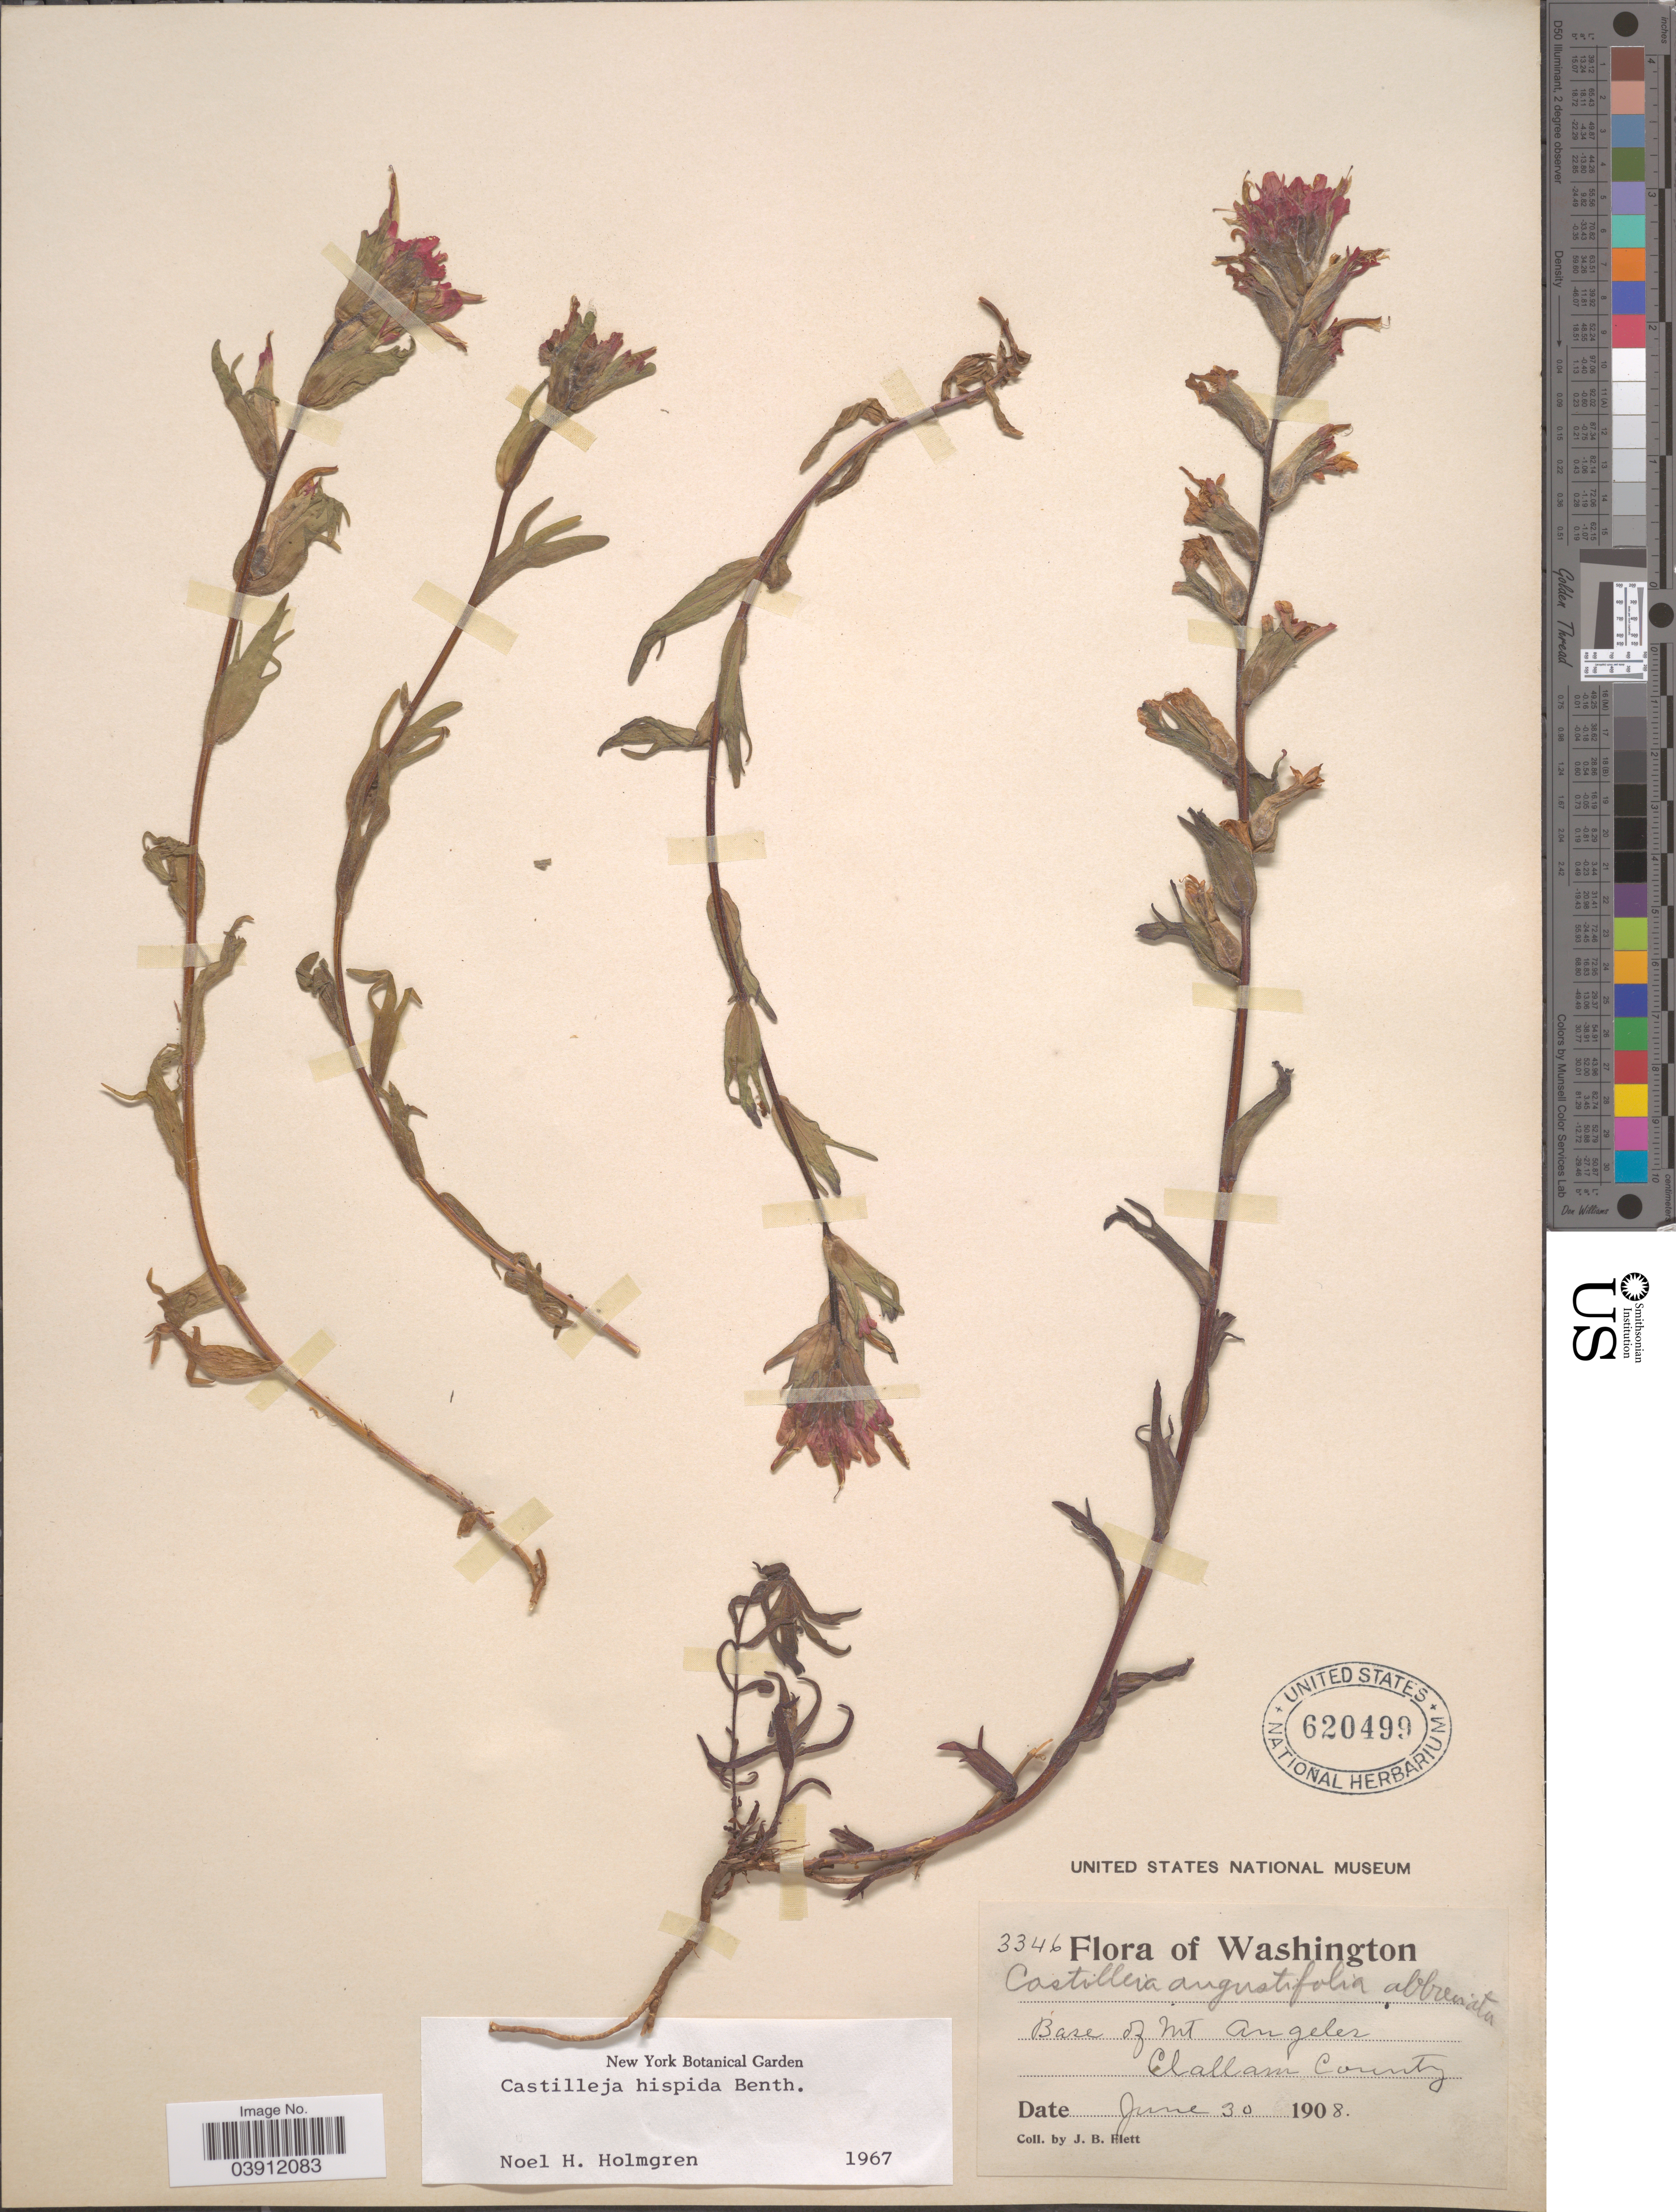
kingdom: Plantae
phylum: Tracheophyta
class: Magnoliopsida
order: Lamiales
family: Orobanchaceae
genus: Castilleja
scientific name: Castilleja hispida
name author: Benth. ex Hook.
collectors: J. Flett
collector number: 3346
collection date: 1908-06-30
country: United States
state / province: Washington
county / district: Clallam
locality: Base of Mt Angeles. Clallam County.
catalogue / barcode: US 620499